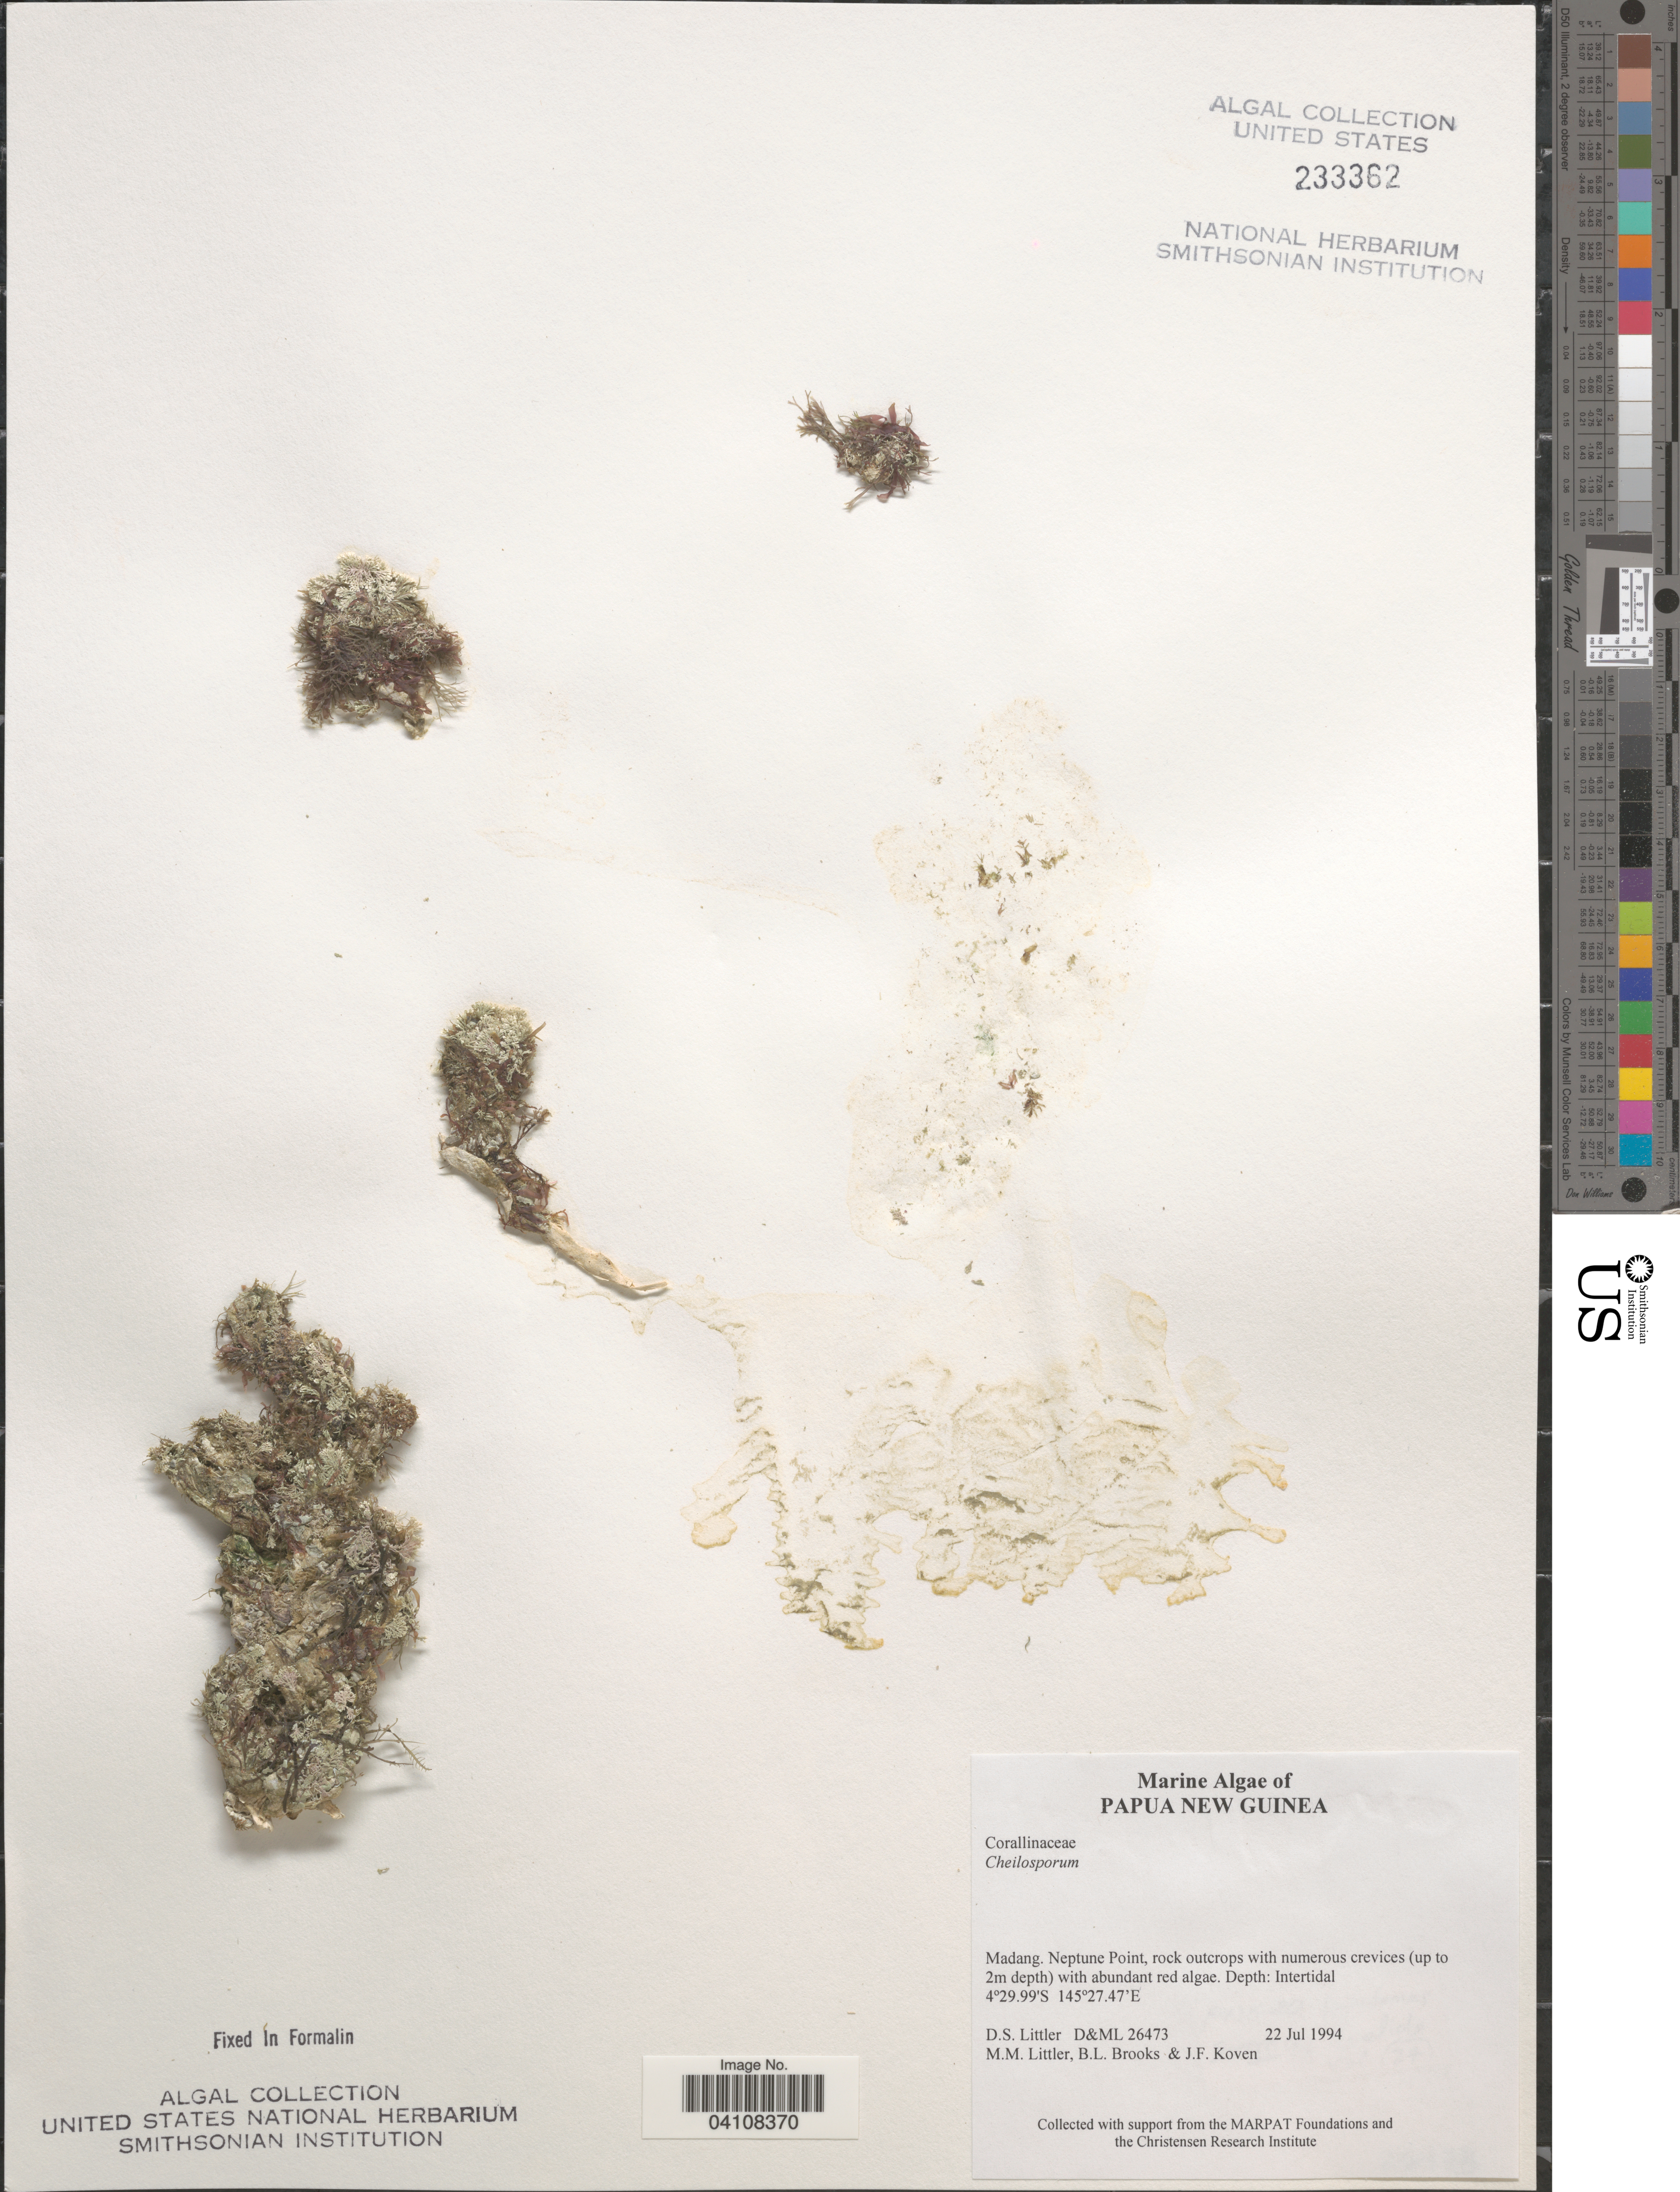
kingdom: Plantae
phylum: Rhodophyta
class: Florideophyceae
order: Corallinales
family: Corallinaceae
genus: Cheilosporum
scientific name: Cheilosporum sp.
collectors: D. S. Littler, B. Brooks & J. Koven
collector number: D&ML26473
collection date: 1994-07-22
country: Papua New Guinea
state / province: Madang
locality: Neptune Point.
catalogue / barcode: US 233362